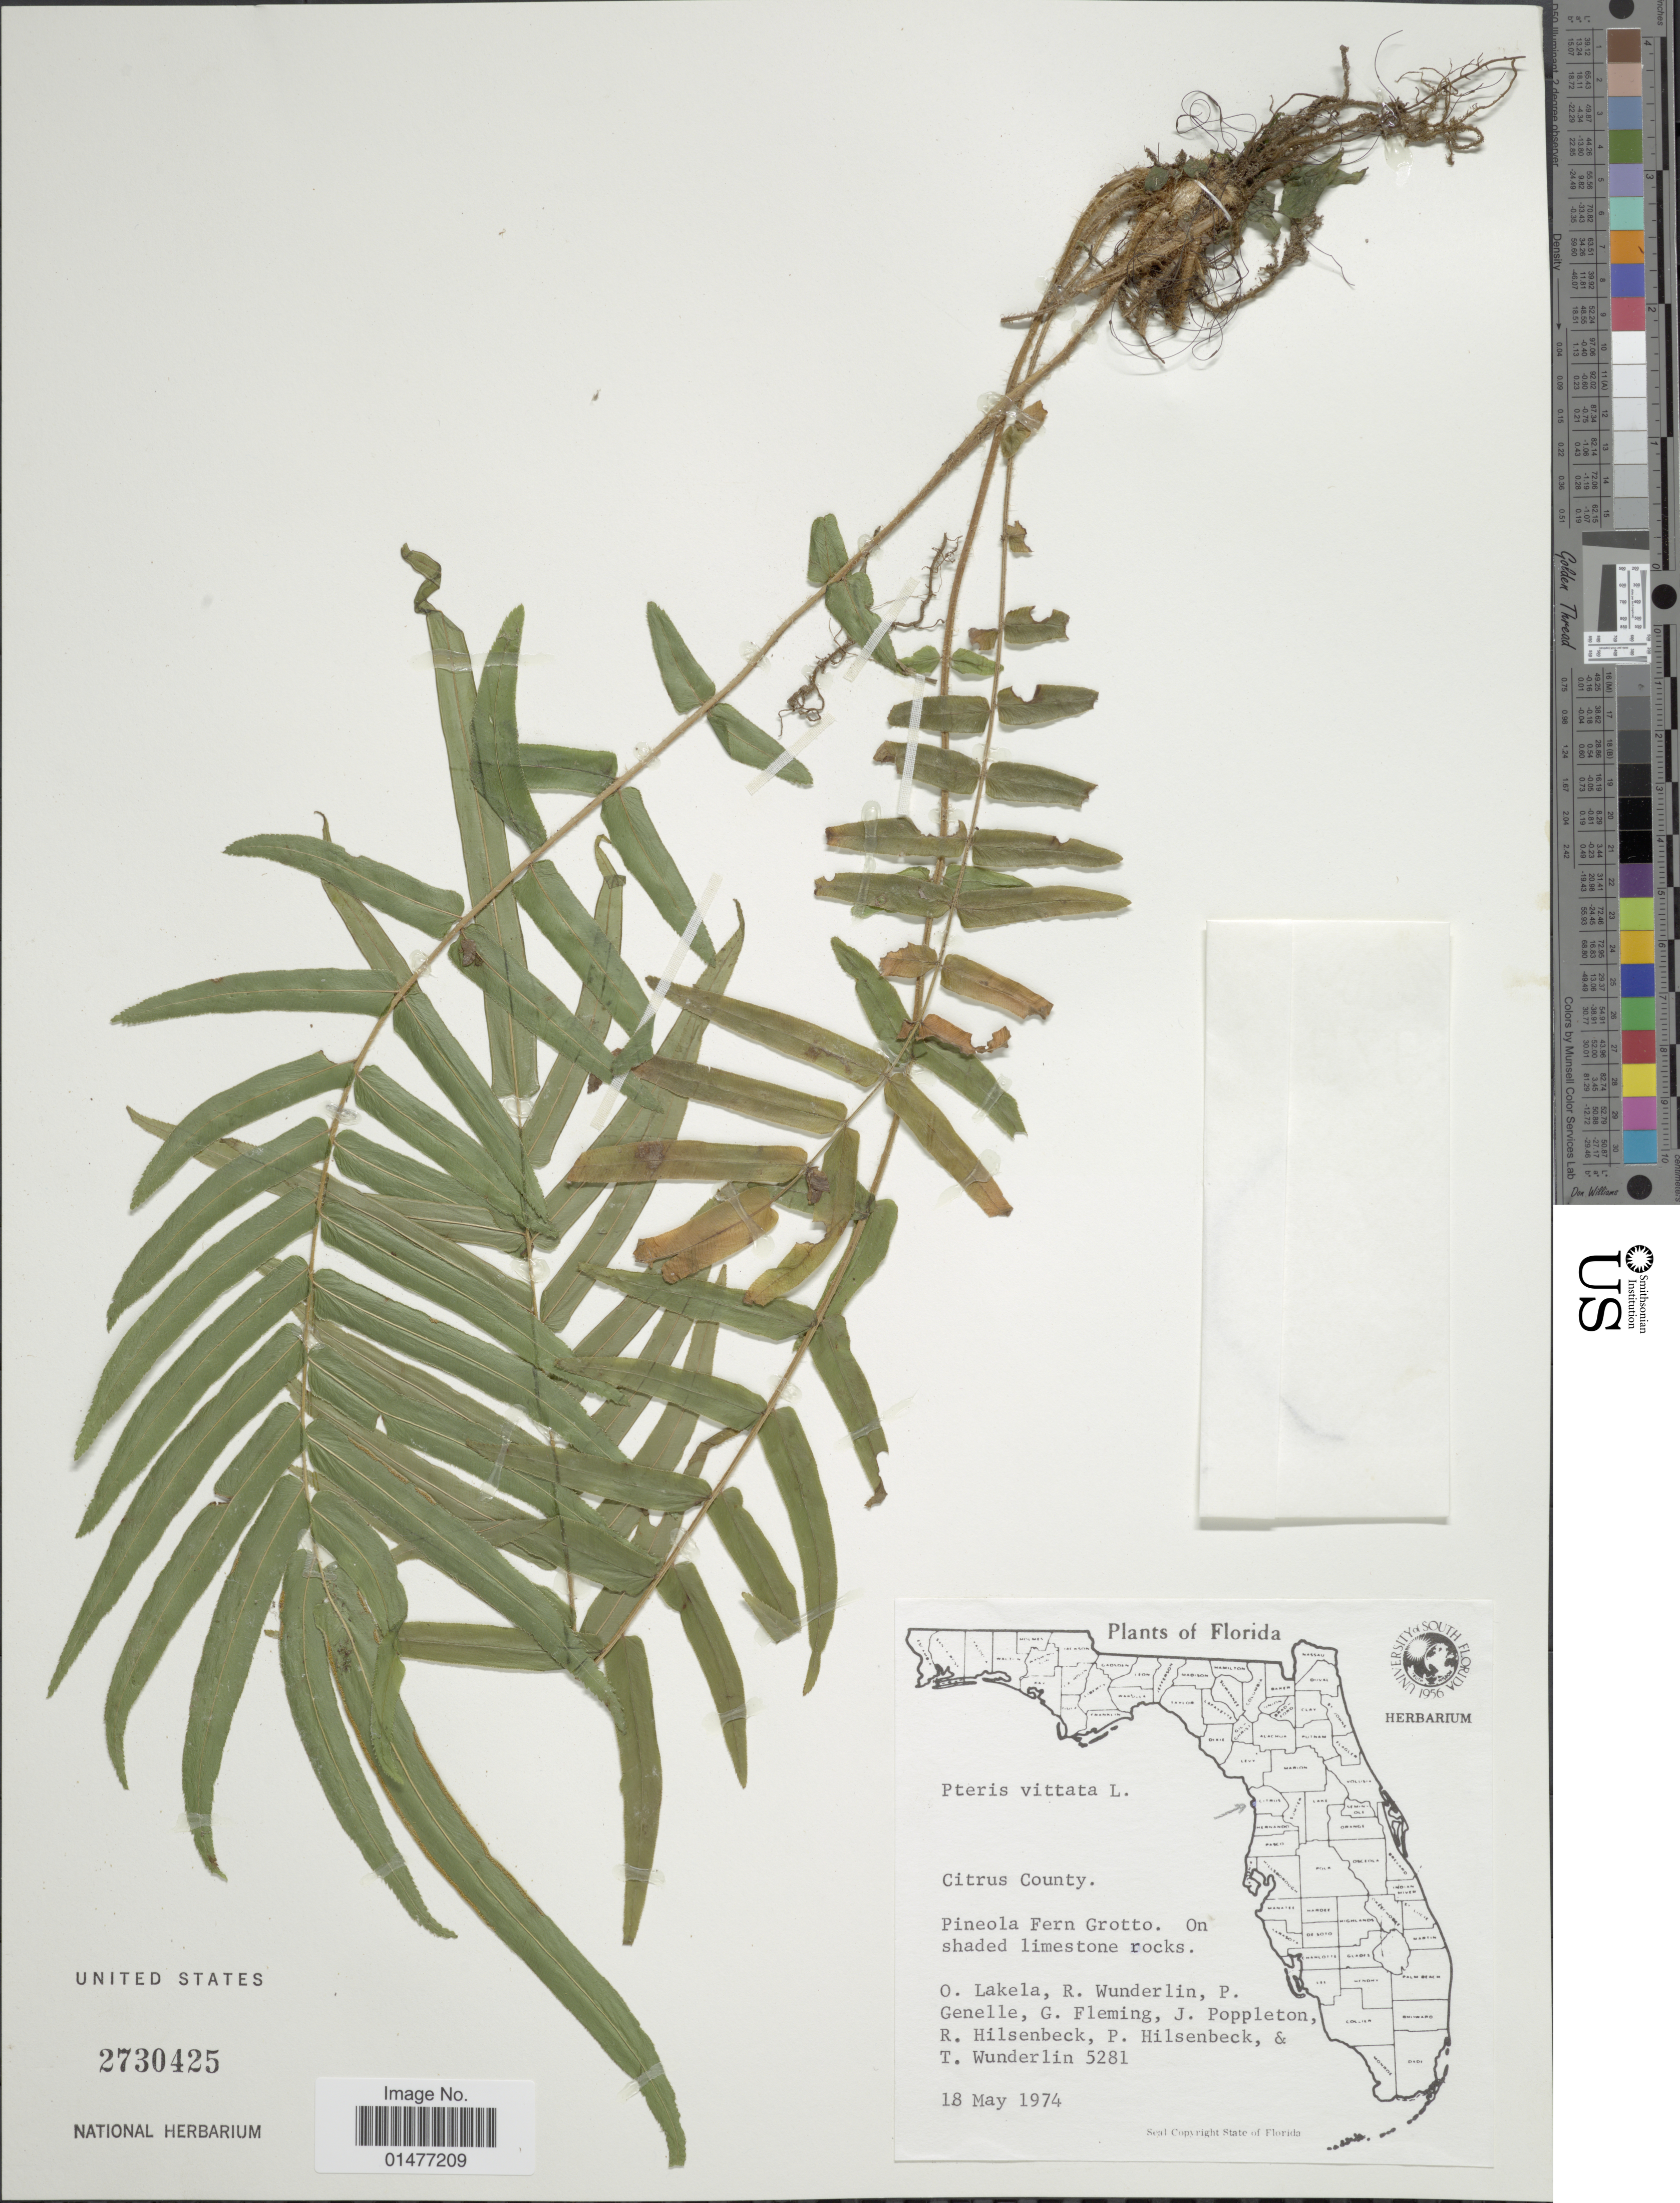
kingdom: Plantae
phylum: Tracheophyta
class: Polypodiopsida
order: Polypodiales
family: Pteridaceae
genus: Pteris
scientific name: Pteris vittata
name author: L.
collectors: O. Lakela, R. P. Wunderlin, P. Genelle, G. Fleming & et al.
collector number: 5281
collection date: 1974-05-18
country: United States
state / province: Florida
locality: Plants of Florida, Citrus County, Pineola Fern Grotto. On shaded limestone rocks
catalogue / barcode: US 2730425